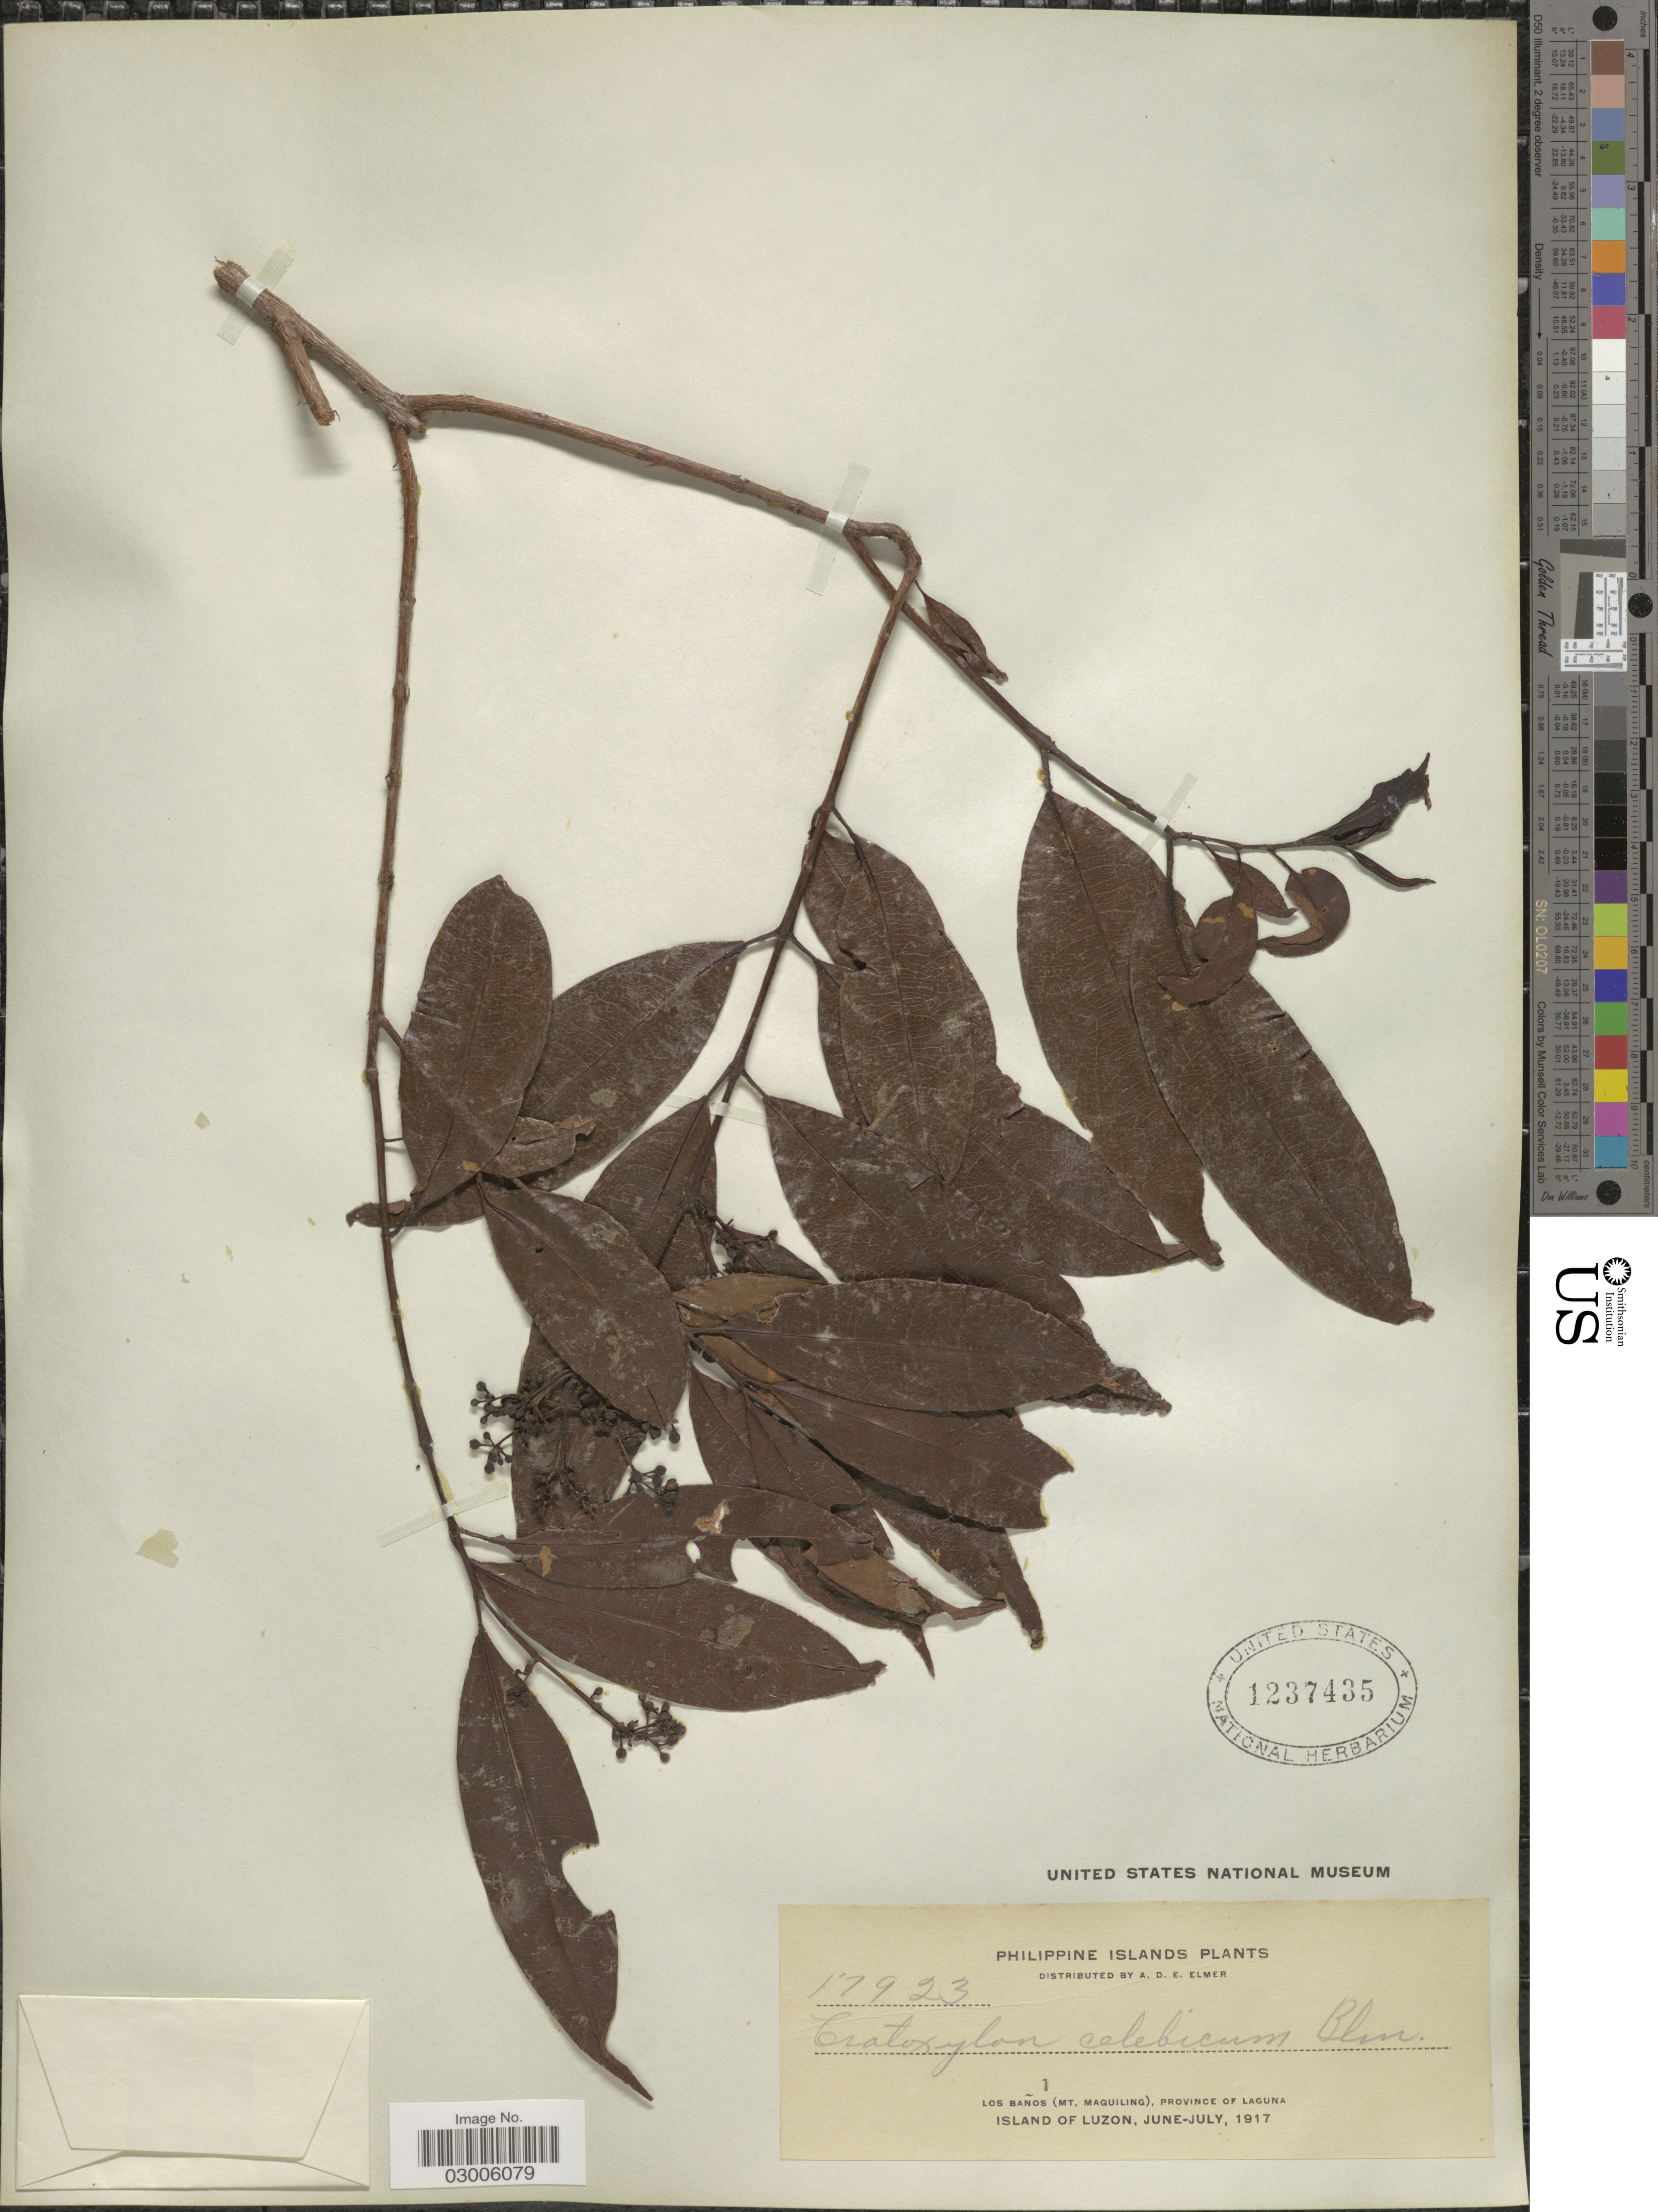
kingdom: Plantae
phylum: Tracheophyta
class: Magnoliopsida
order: Malpighiales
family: Hypericaceae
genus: Cratoxylum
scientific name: Cratoxylum celebicum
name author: Blume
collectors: A. D. E. Elmer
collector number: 17923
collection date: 1917-06/1917-07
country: Philippines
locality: Los Baños (Mt. Maquiling), Province of Laguna. Island of Luzon.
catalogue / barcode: US 1237435